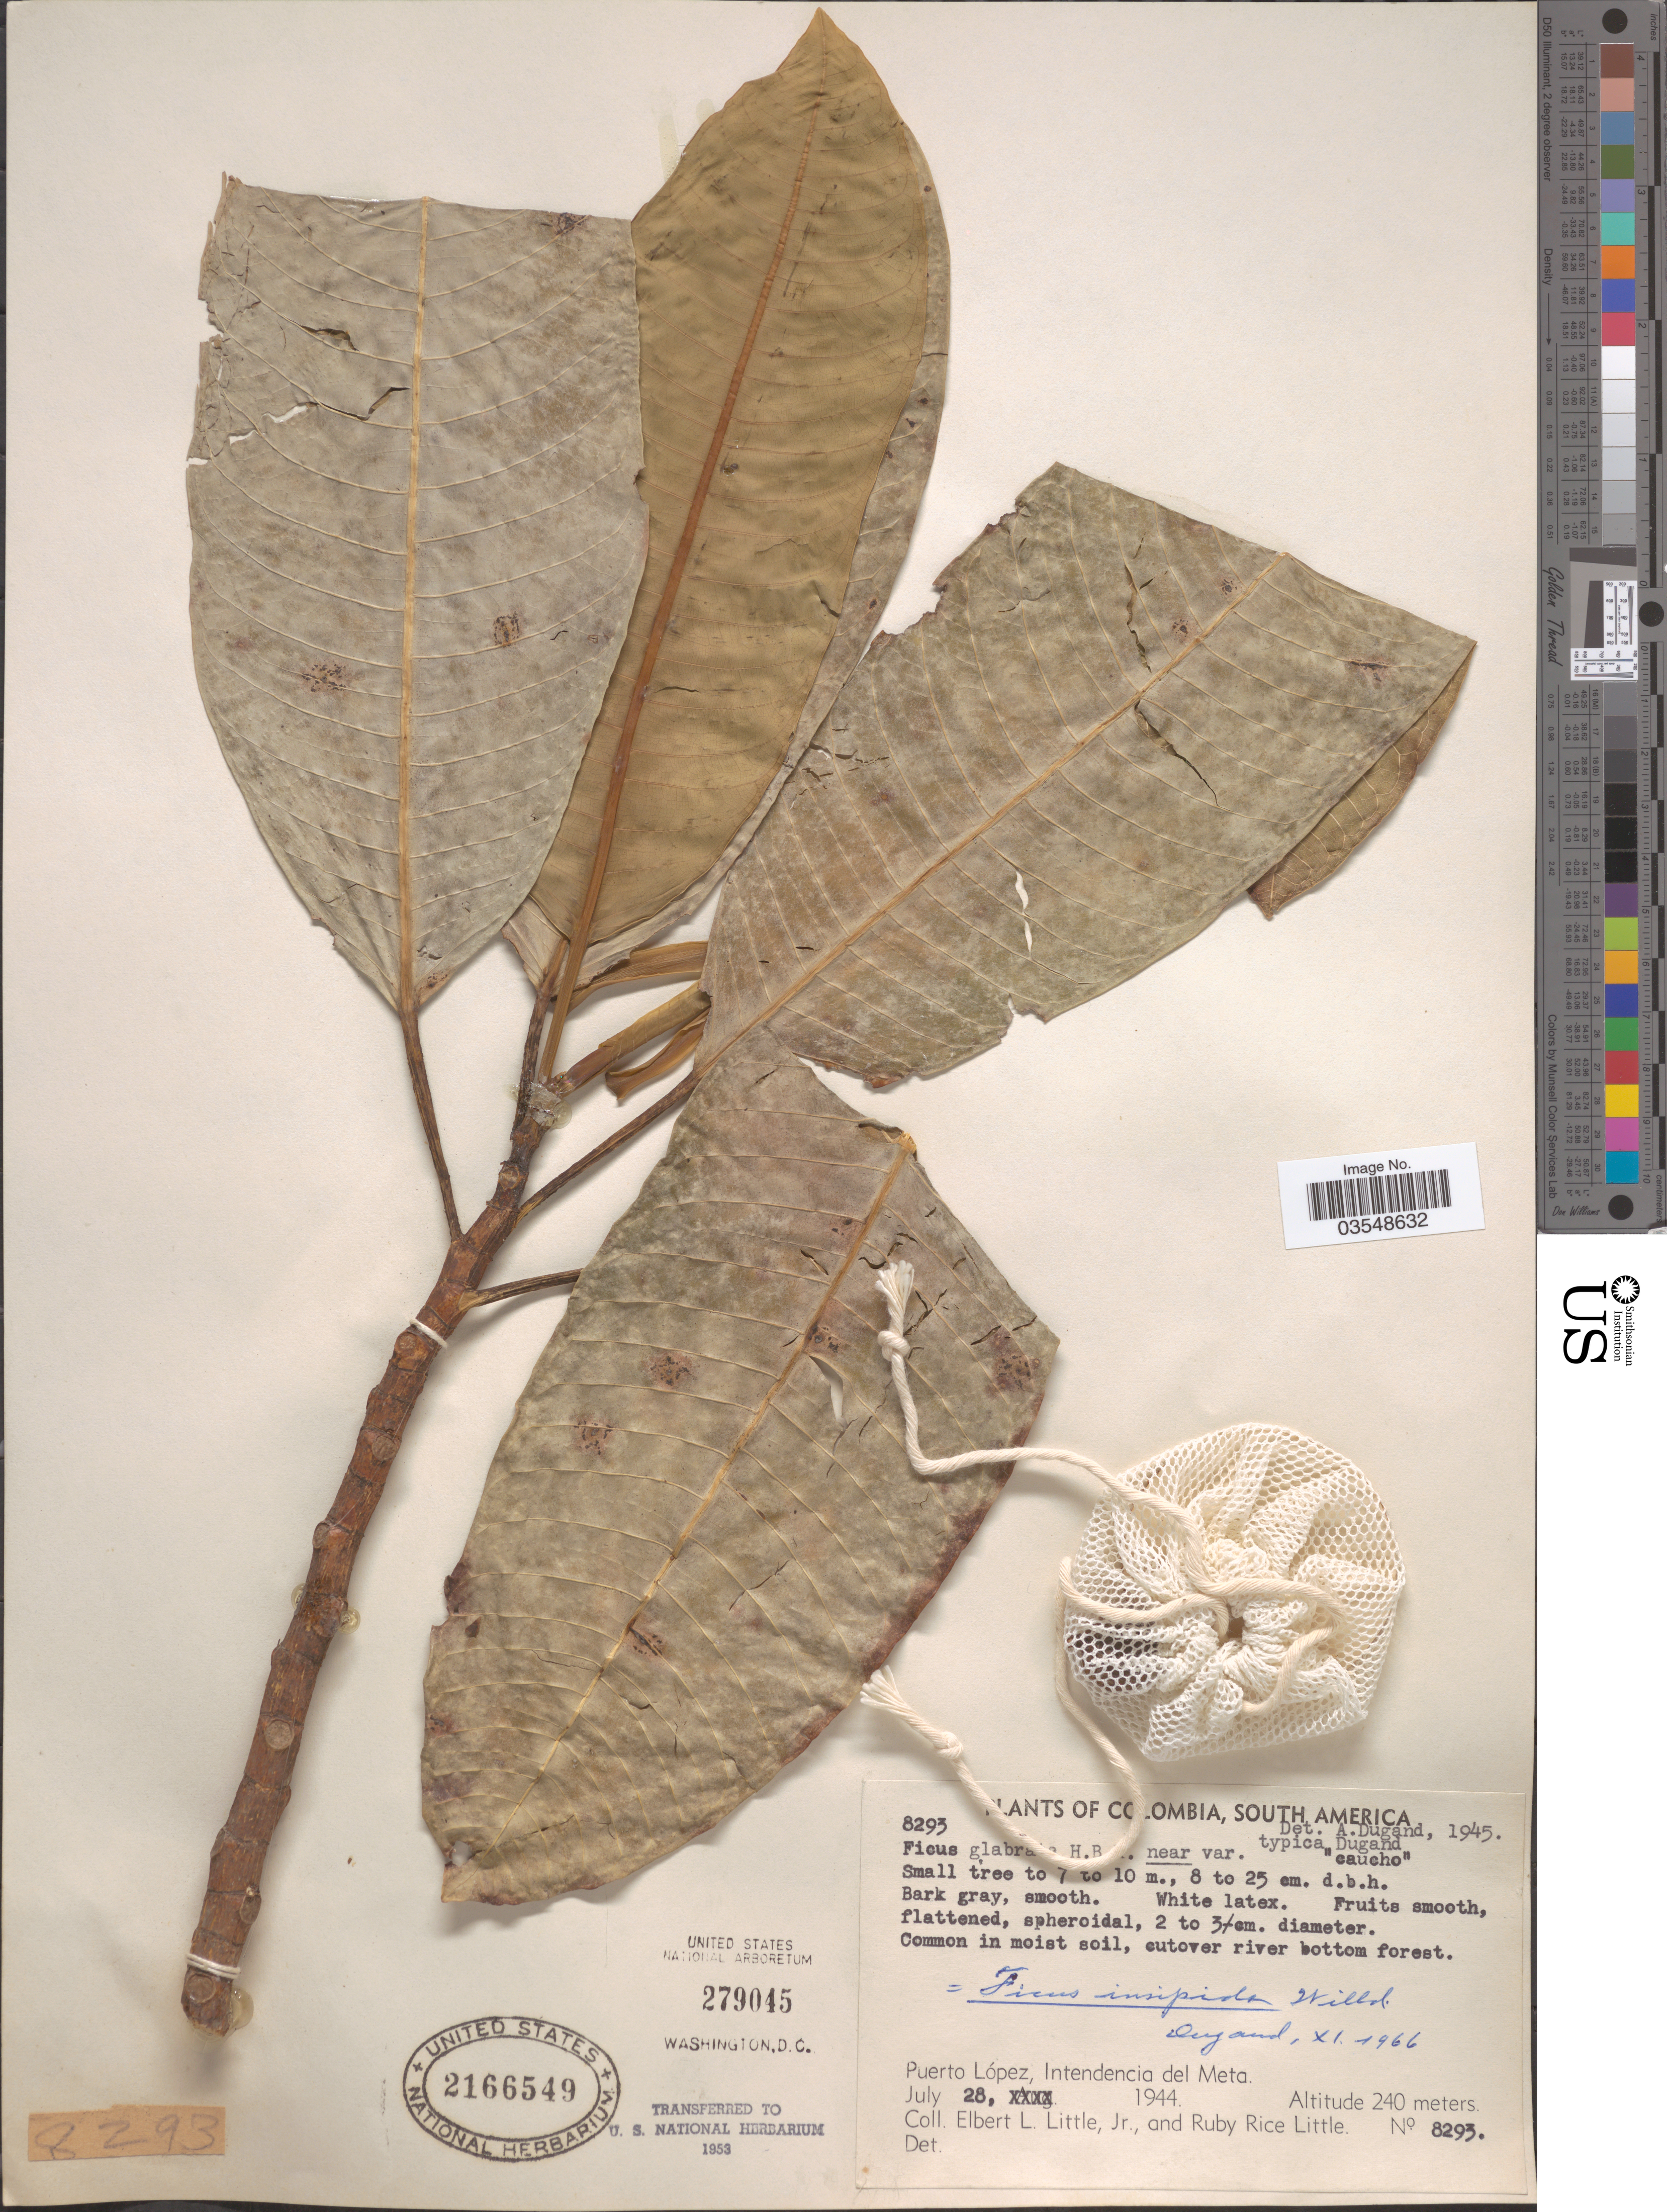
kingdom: Plantae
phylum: Tracheophyta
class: Magnoliopsida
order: Rosales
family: Moraceae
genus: Ficus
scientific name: Ficus insipida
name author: Willd.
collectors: E. L. Little & R. R. Little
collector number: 8293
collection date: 1944-07-28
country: Colombia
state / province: Meta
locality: Puerto López, Intendencia del Meta.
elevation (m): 240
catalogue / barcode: US 2166549